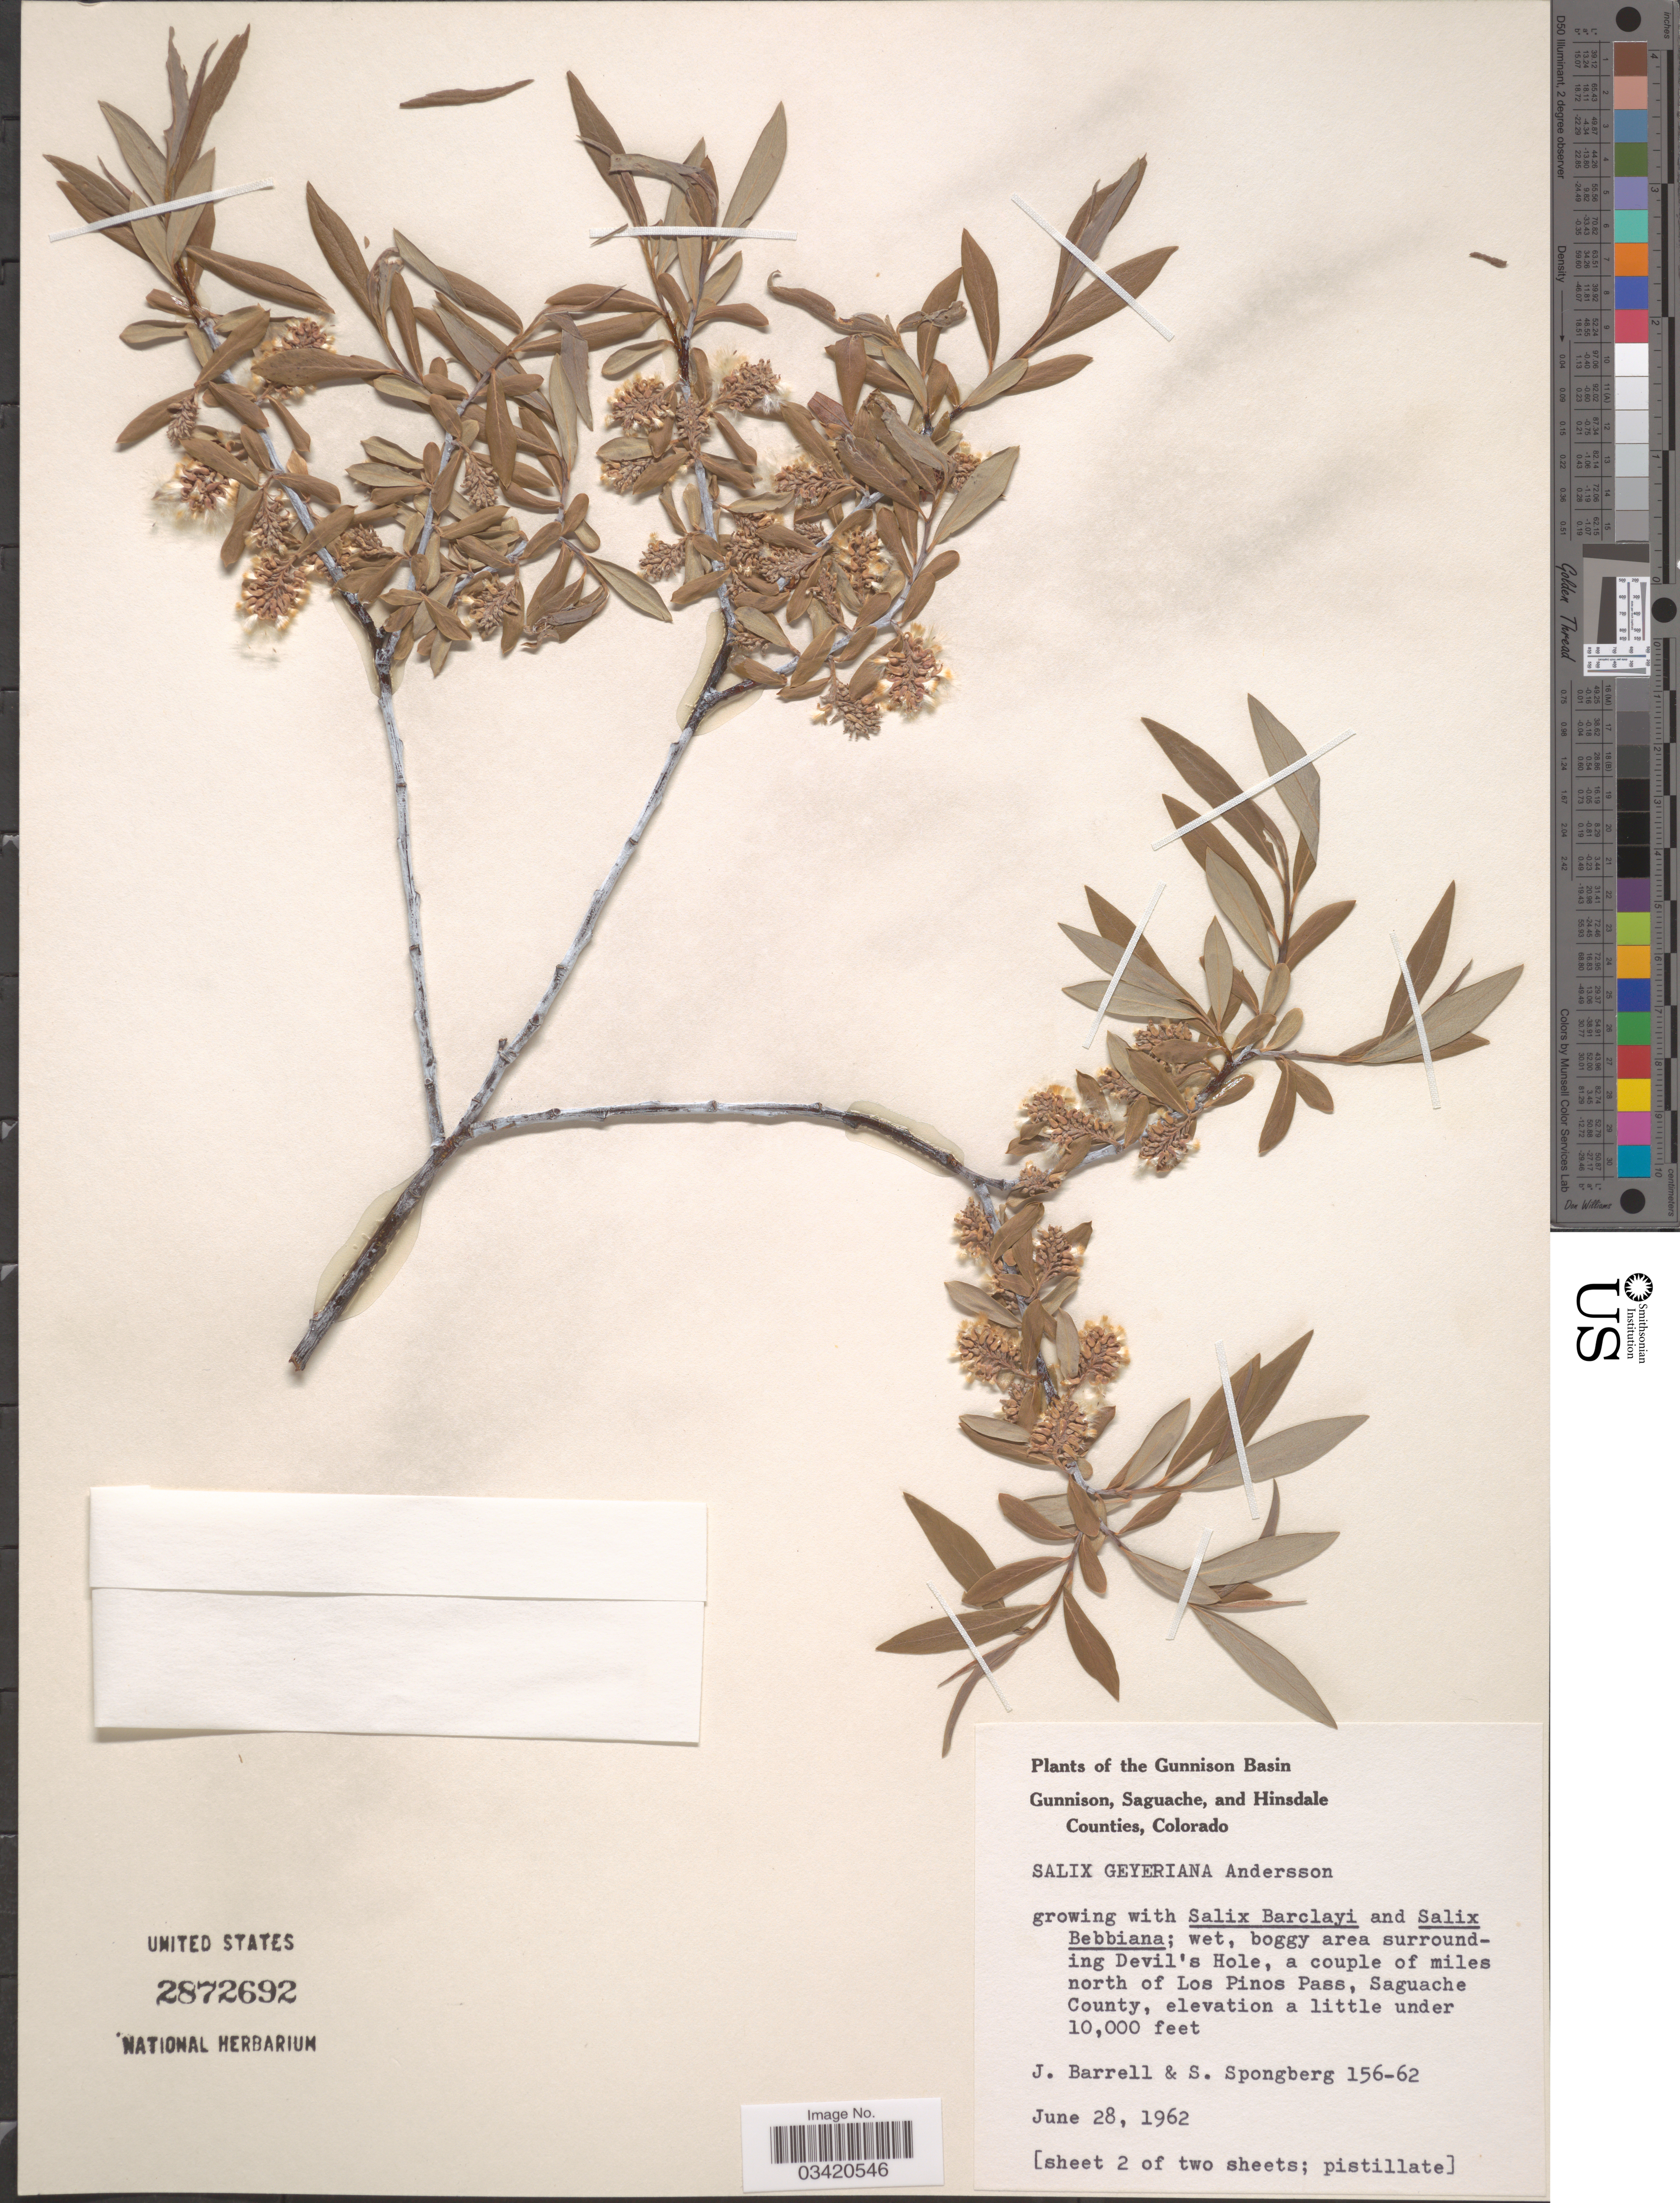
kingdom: Plantae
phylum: Tracheophyta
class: Magnoliopsida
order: Malpighiales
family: Salicaceae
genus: Salix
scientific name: Salix geyeriana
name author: Andersson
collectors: J. Barrell & S. A.Spongberg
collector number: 156-62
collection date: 1962-06-28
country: United States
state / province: Colorado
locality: The Gunnison Basin. Boggy area surrounding Devil's Hole, a couple of miles north of Los Pinos Pass, Saguache County.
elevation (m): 3048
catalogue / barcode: US 2872692